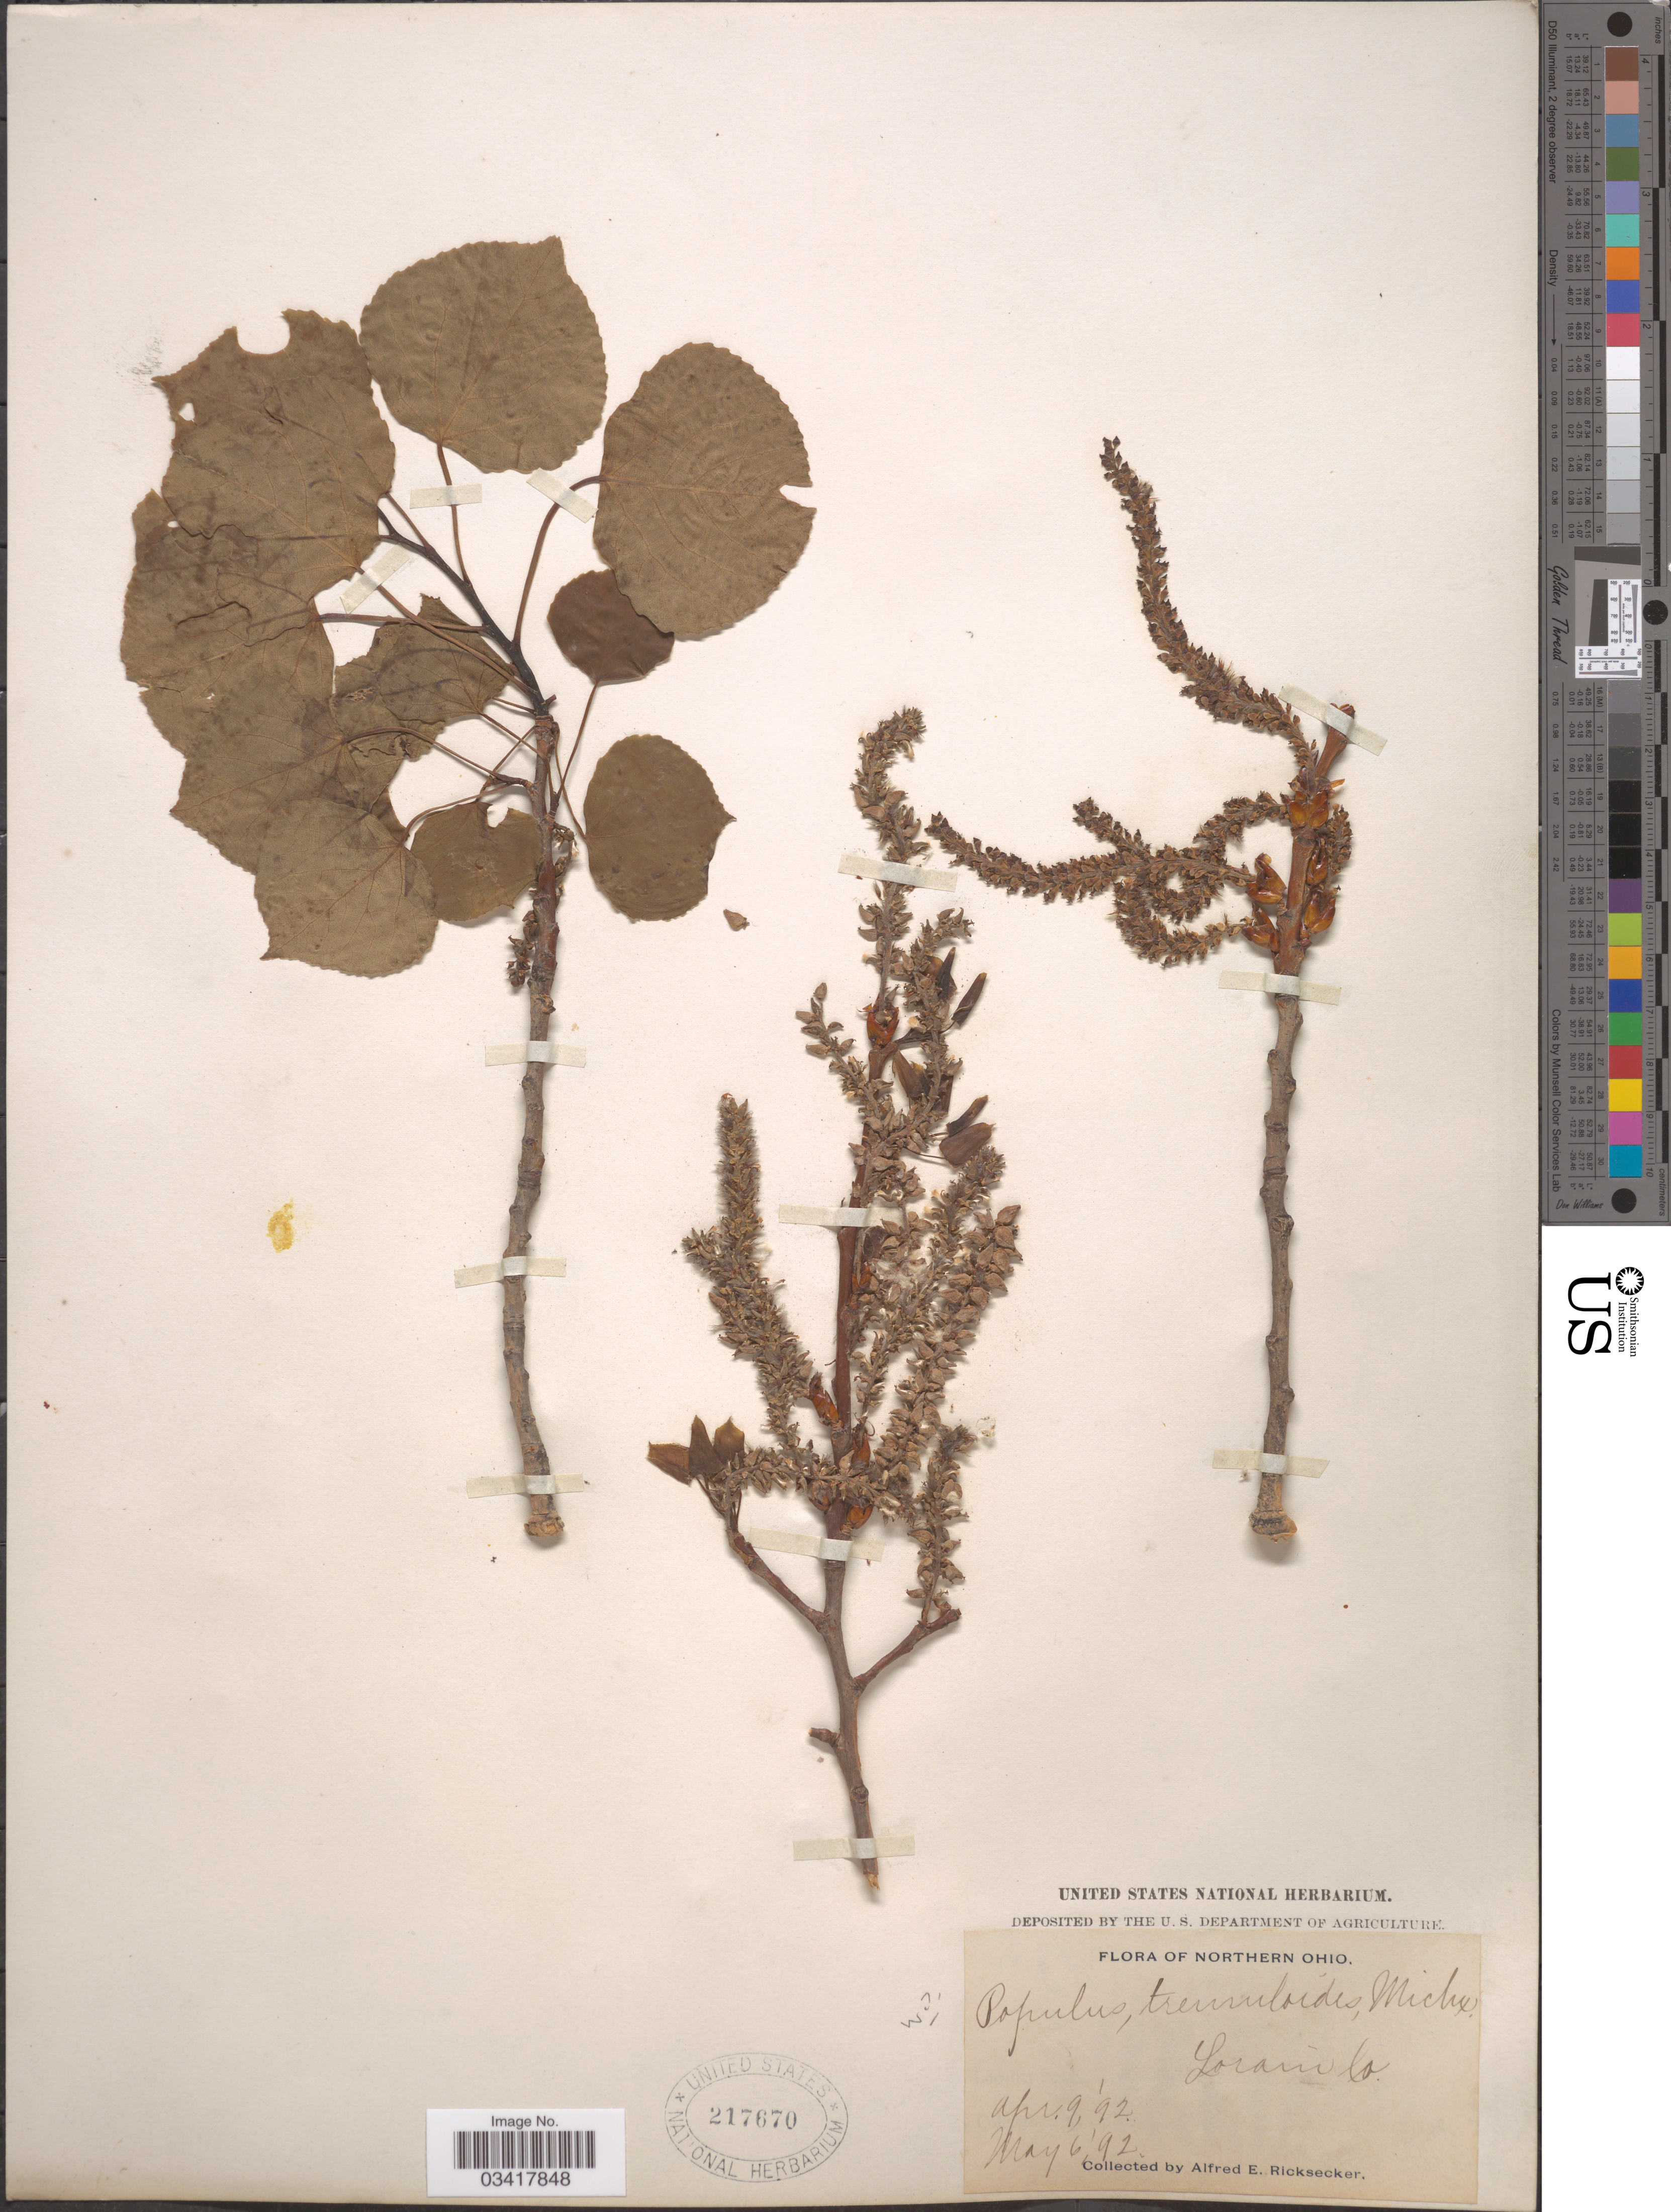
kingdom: Plantae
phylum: Tracheophyta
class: Magnoliopsida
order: Malpighiales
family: Salicaceae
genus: Populus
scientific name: Populus tremuloides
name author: Michx.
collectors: A. E. Ricksecker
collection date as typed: Transcribed d/m/y: 9/4/92 to 6/5/92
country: United States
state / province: Ohio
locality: Northern Ohio. Lorain Co.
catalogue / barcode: US 217670